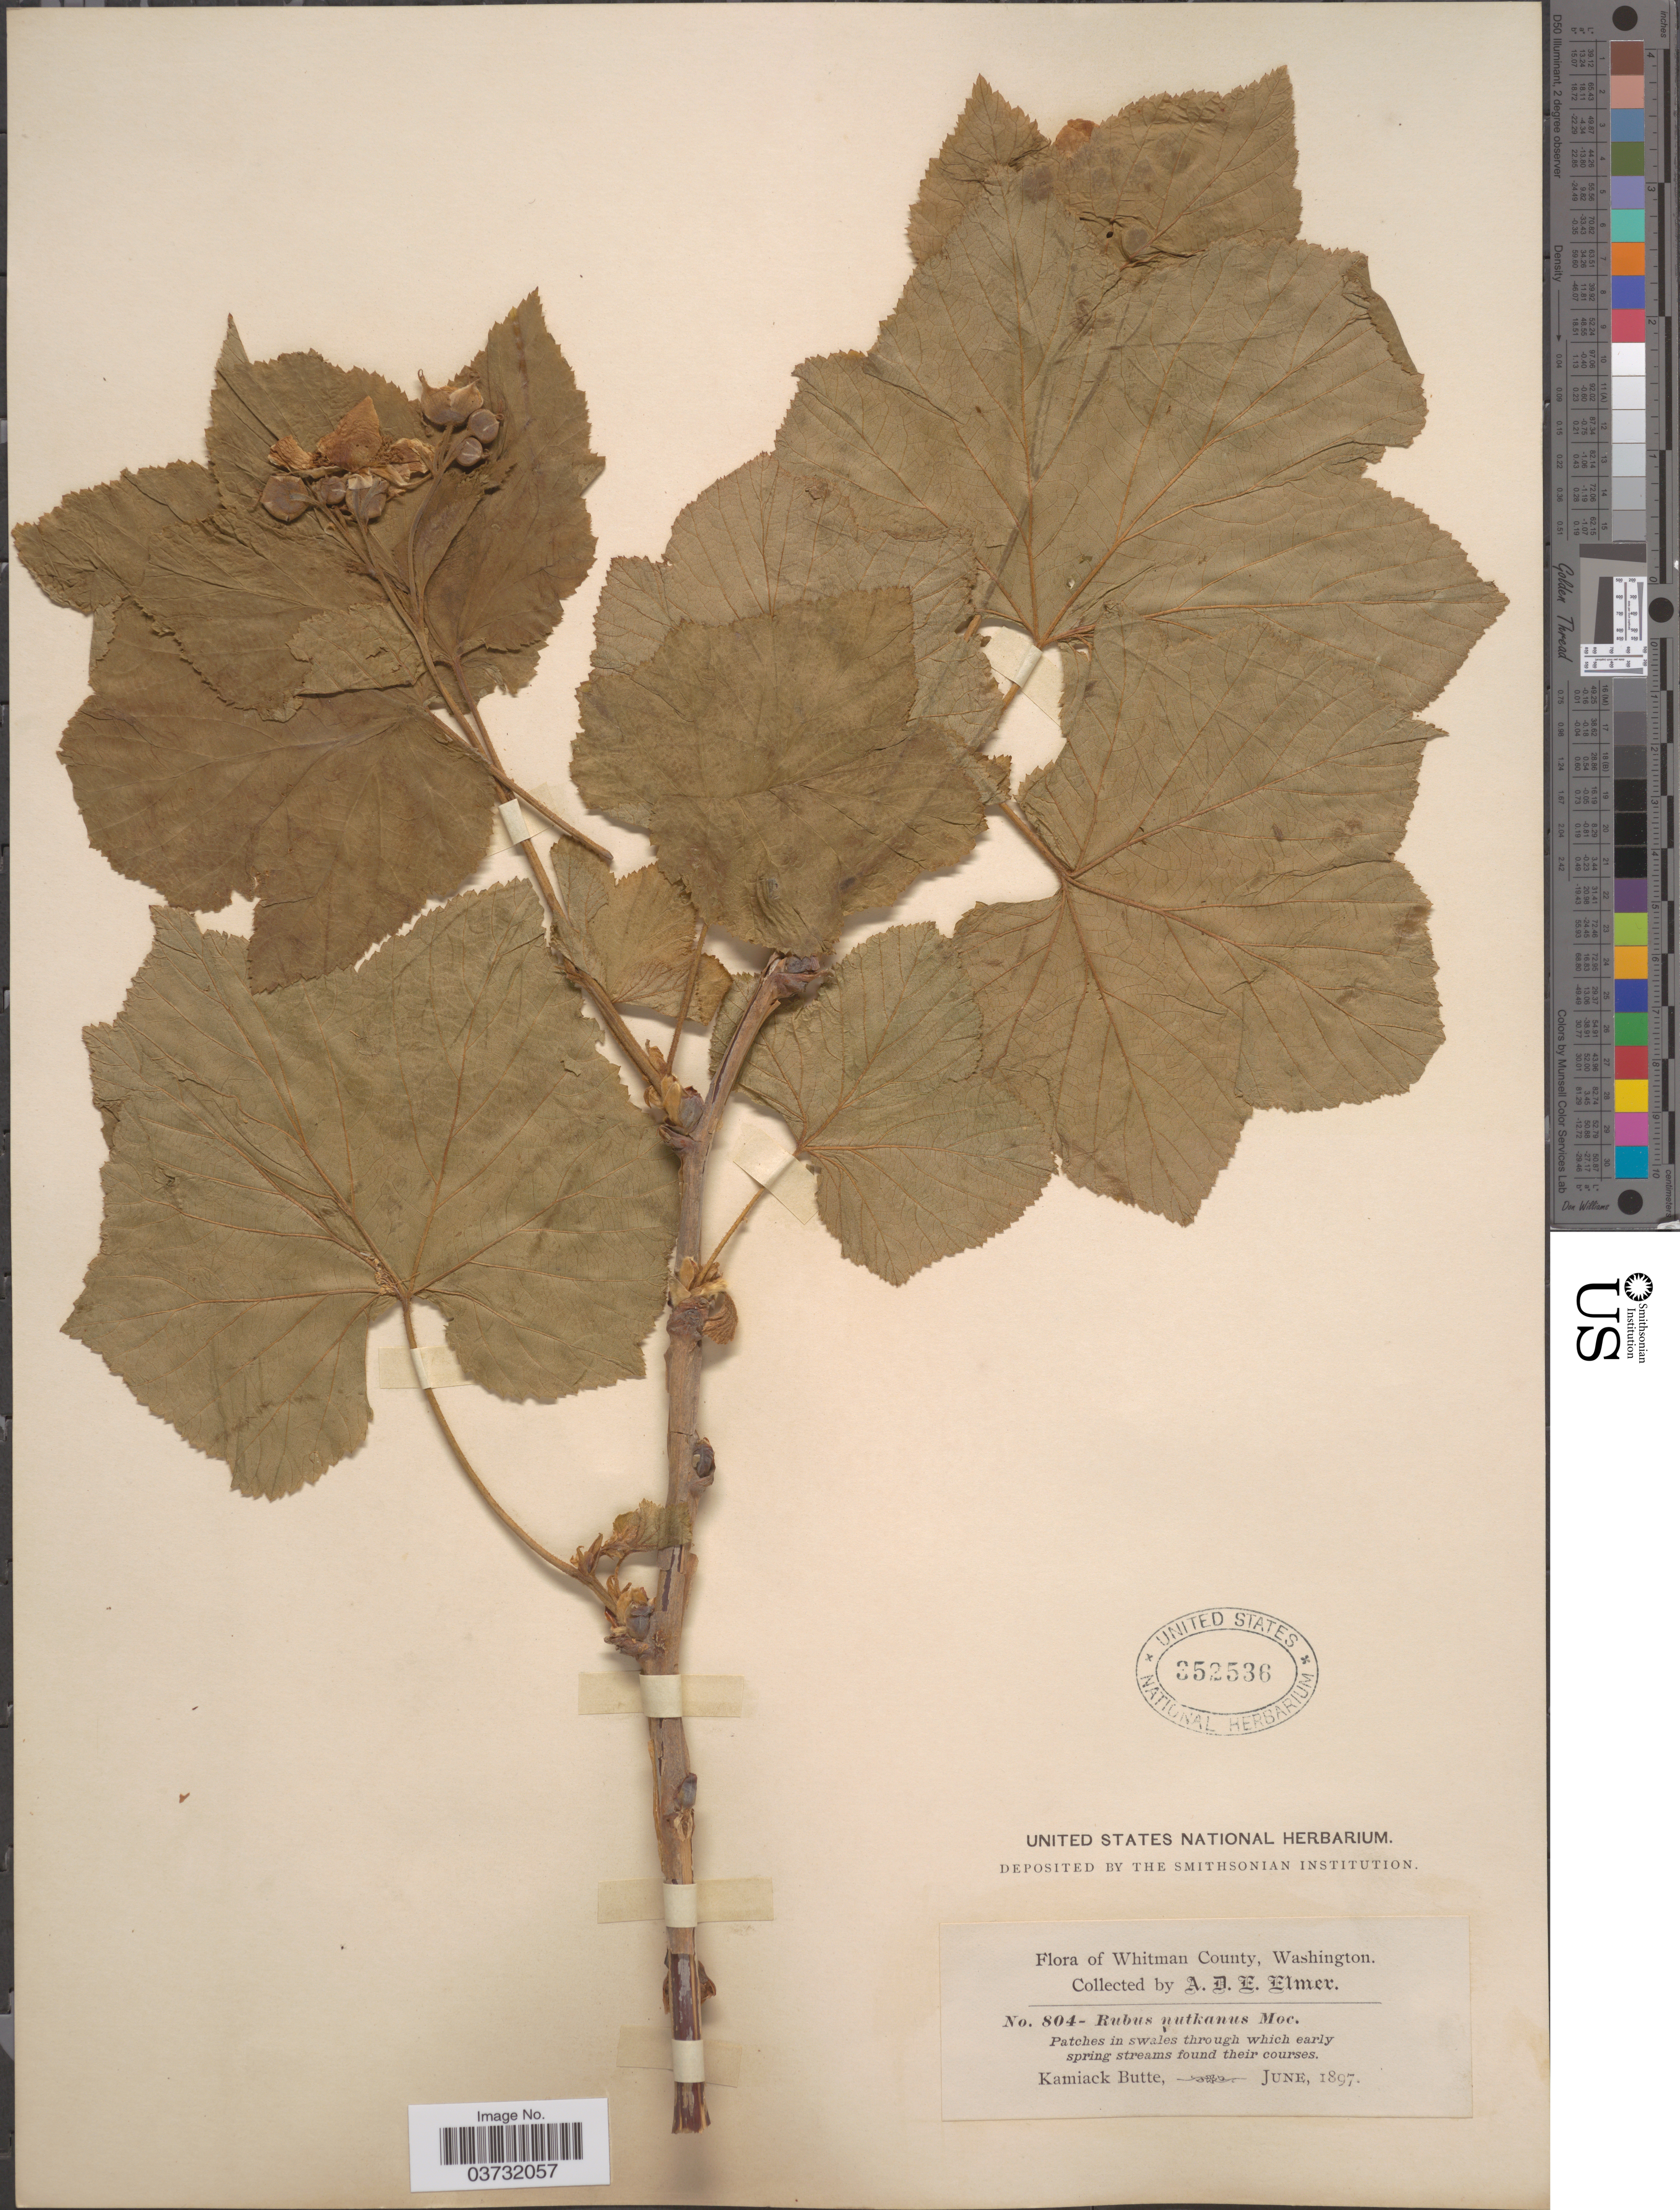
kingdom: Plantae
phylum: Tracheophyta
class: Magnoliopsida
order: Rosales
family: Rosaceae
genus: Rubus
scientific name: Rubus parviflorus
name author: Nutt.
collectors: A. D. E. Elmer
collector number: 804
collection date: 1897-06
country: United States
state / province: Washington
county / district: Whitman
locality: Whitman County. Kamiack Butte.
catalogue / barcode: US 352536